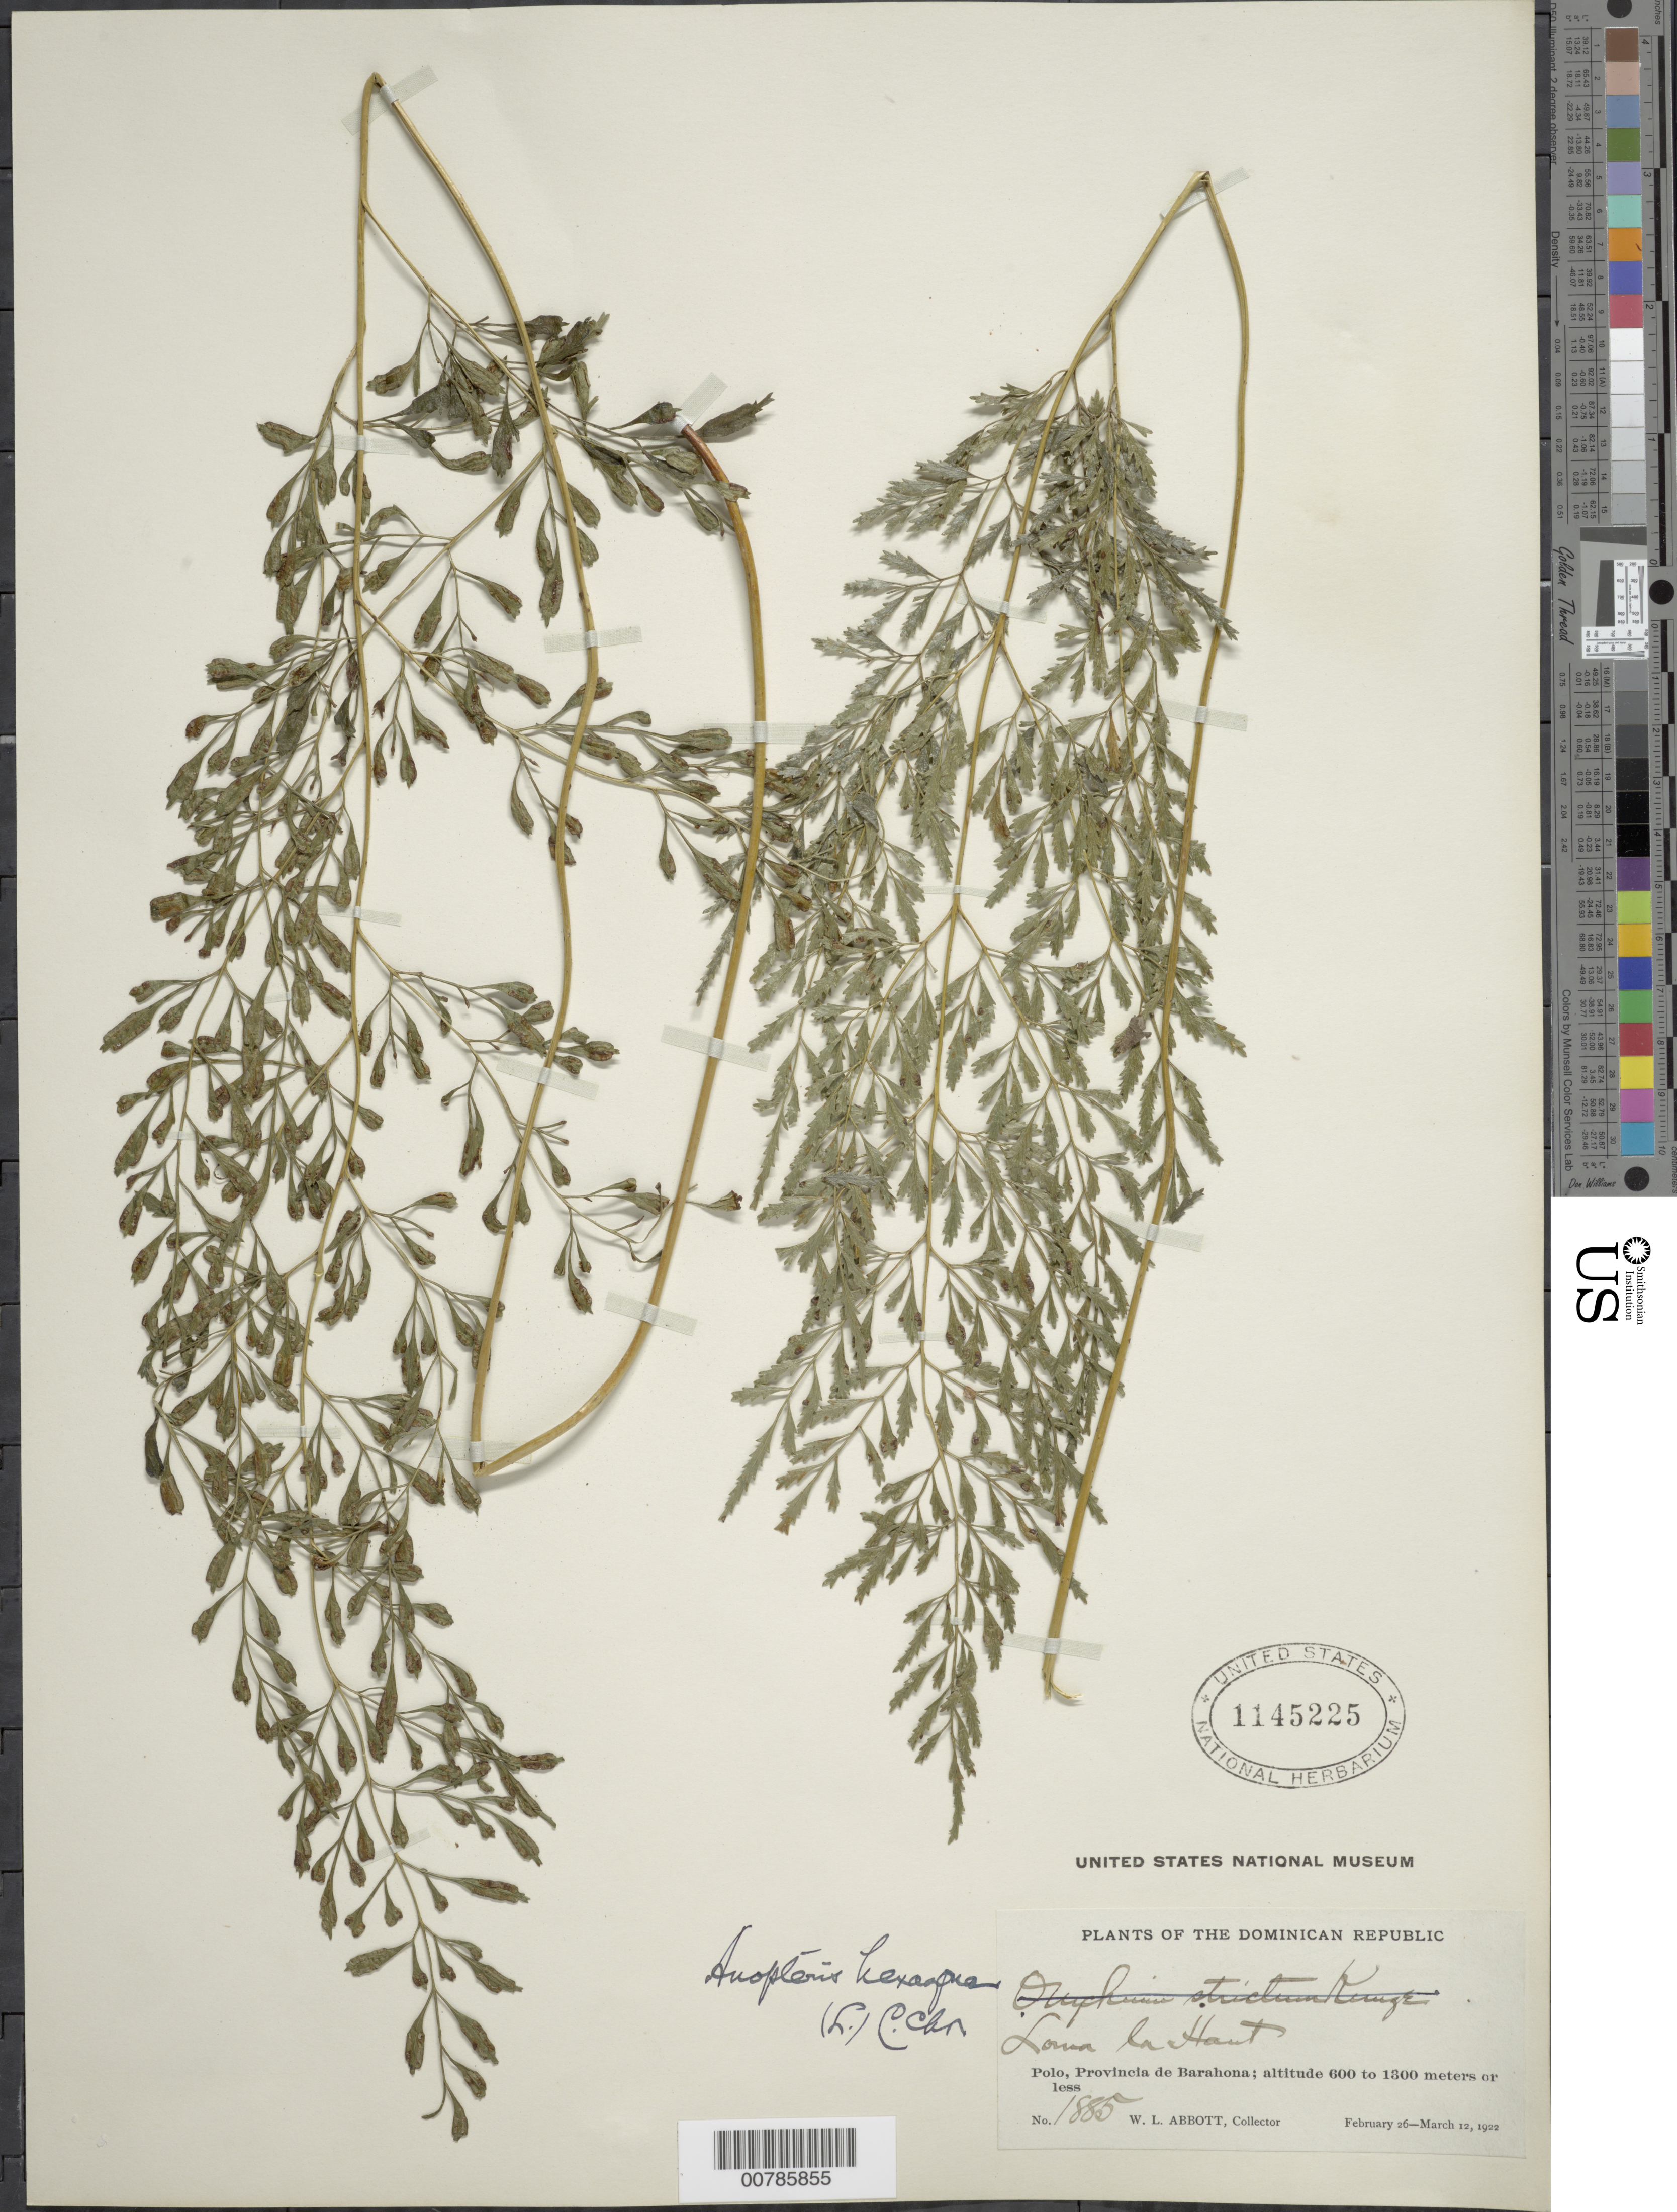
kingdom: Plantae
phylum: Tracheophyta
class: Polypodiopsida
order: Polypodiales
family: Pteridaceae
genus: Pteris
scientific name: Pteris hexagona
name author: (L.) Proctor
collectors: W. L. Abbott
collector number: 1885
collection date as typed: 26 Feb 1922 12 Mar 1922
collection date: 1922-02-26/1922-03-12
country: Dominican Republic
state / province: Barahona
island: Hispaniola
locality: Polo, Loma la Haut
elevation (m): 600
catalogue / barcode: US 1145225